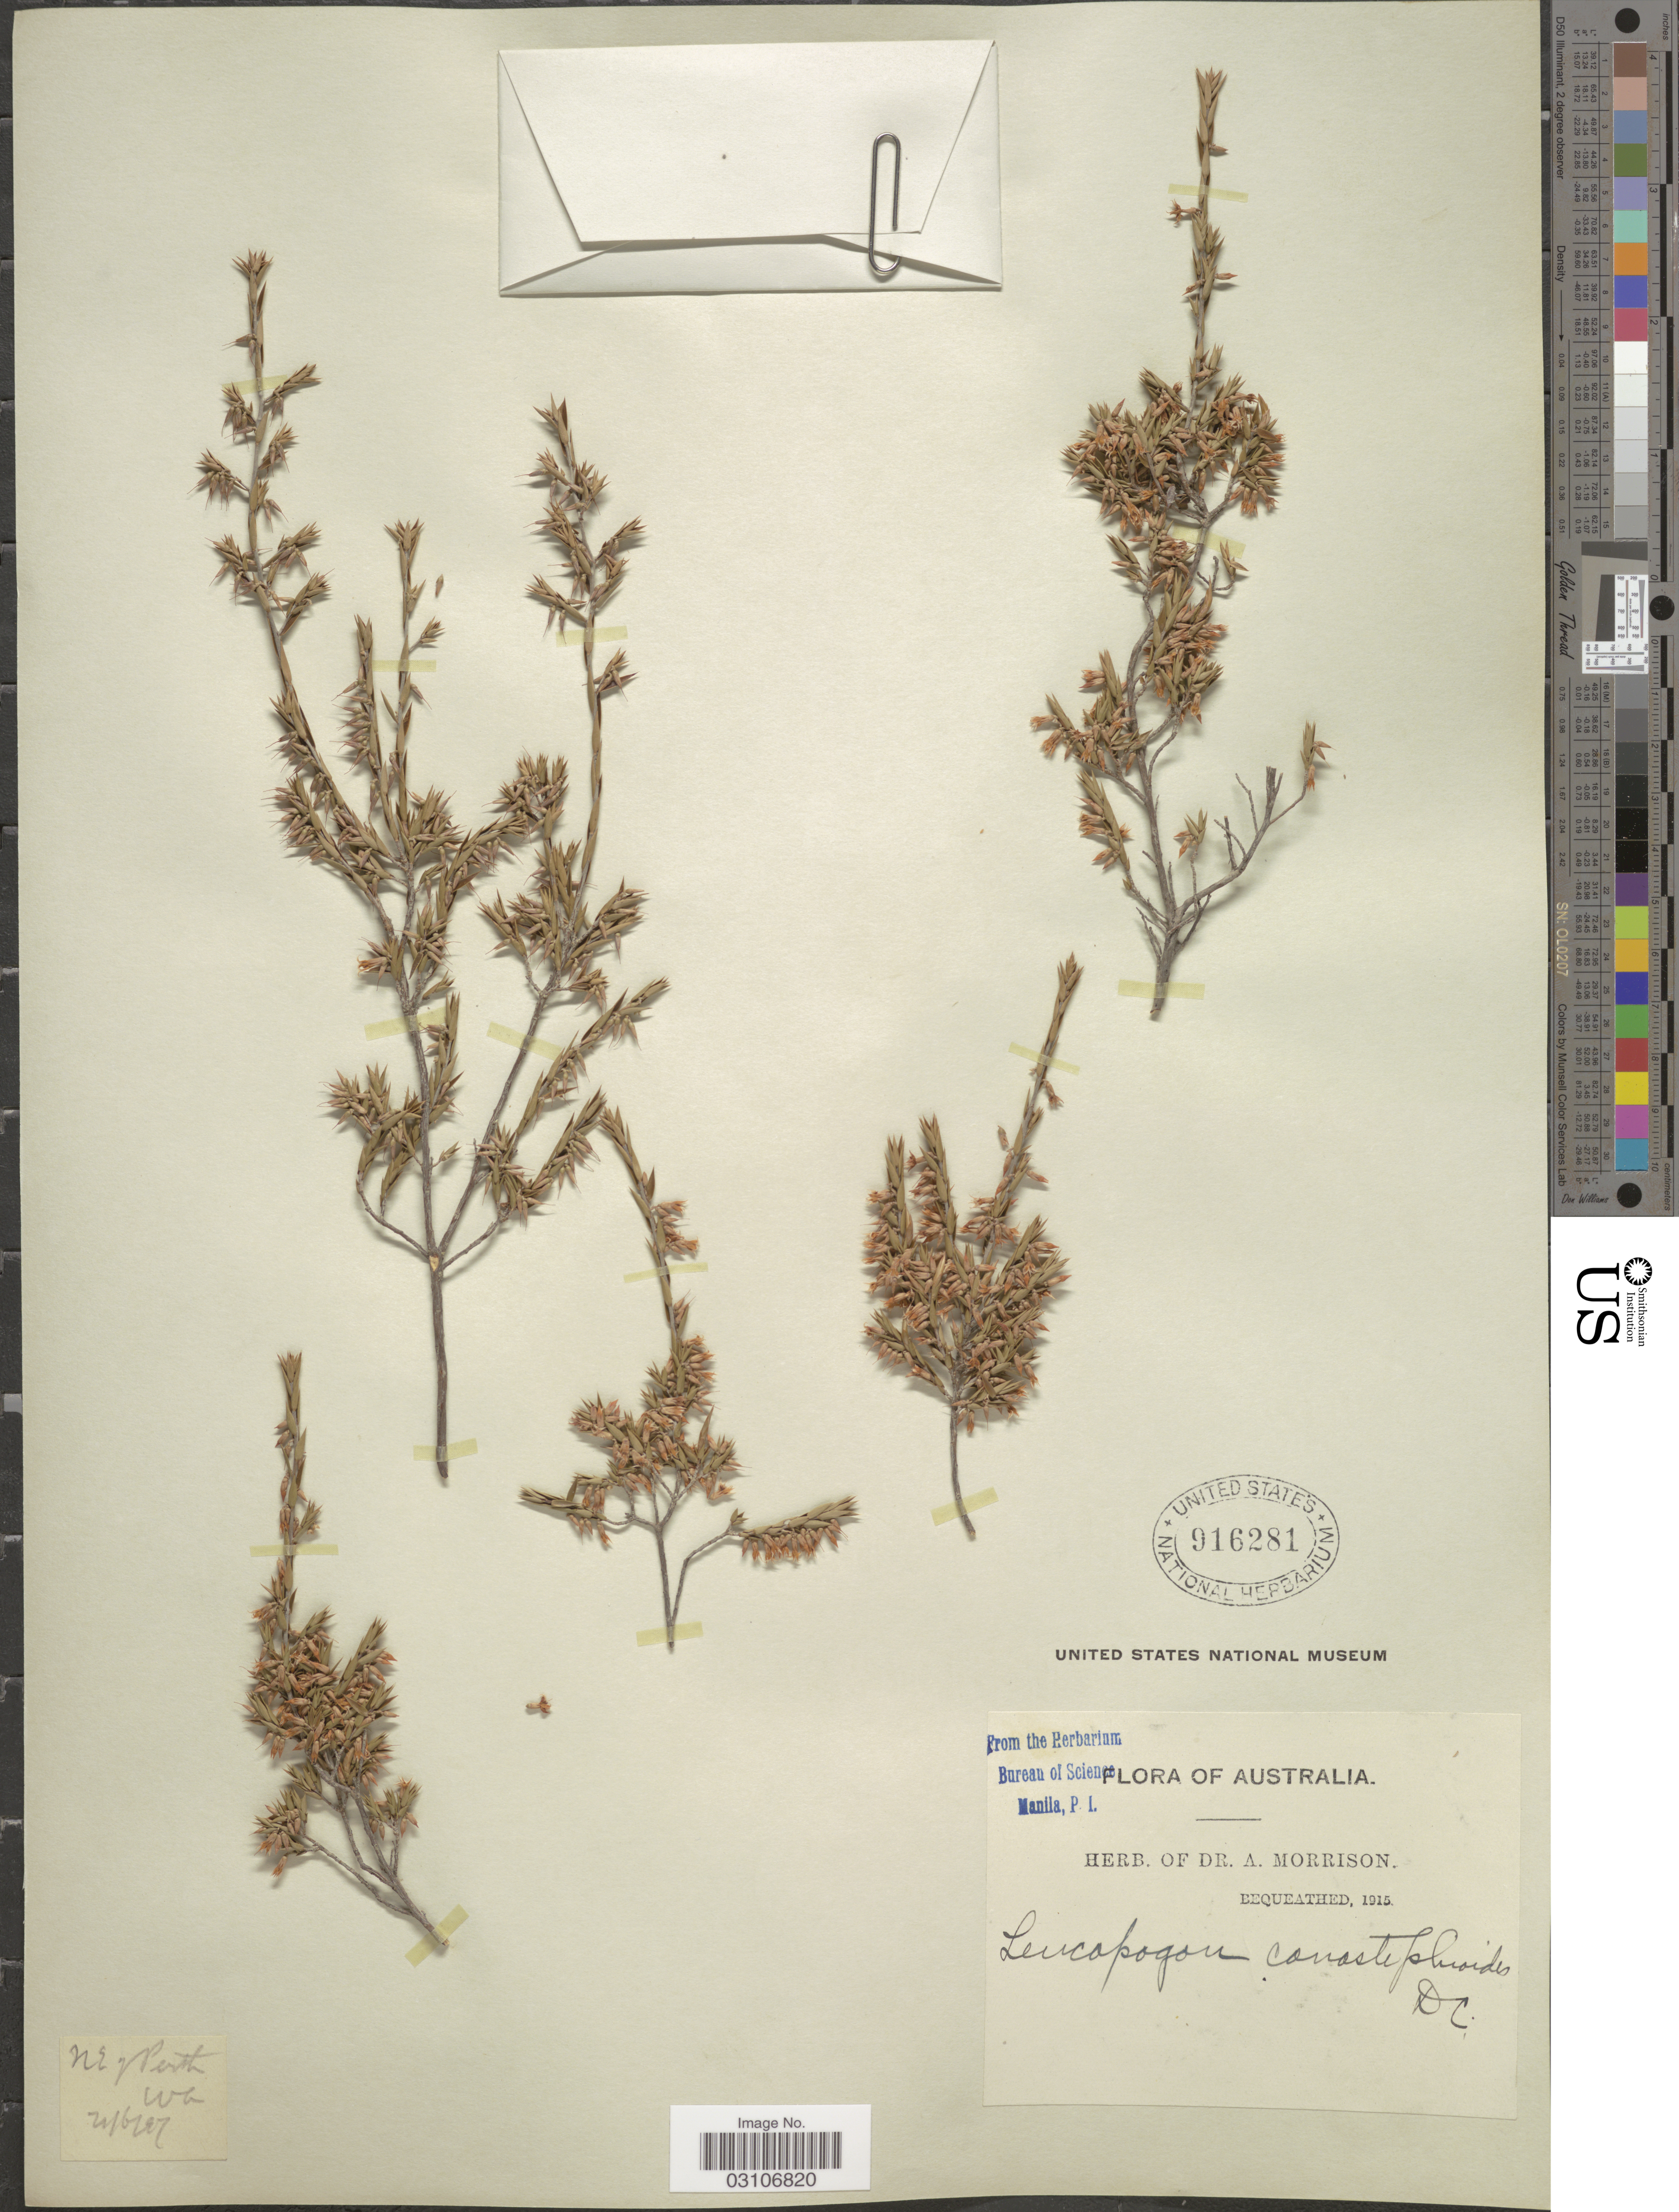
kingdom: Plantae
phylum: Tracheophyta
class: Magnoliopsida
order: Ericales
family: Ericaceae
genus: Leucopogon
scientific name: Leucopogon conostephioides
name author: DC.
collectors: ex herb. Dr. A. Morrison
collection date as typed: Transcribed d/m/y: 21/6/97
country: Australia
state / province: Western Australia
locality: N.E. of Perth.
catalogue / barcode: US 916281